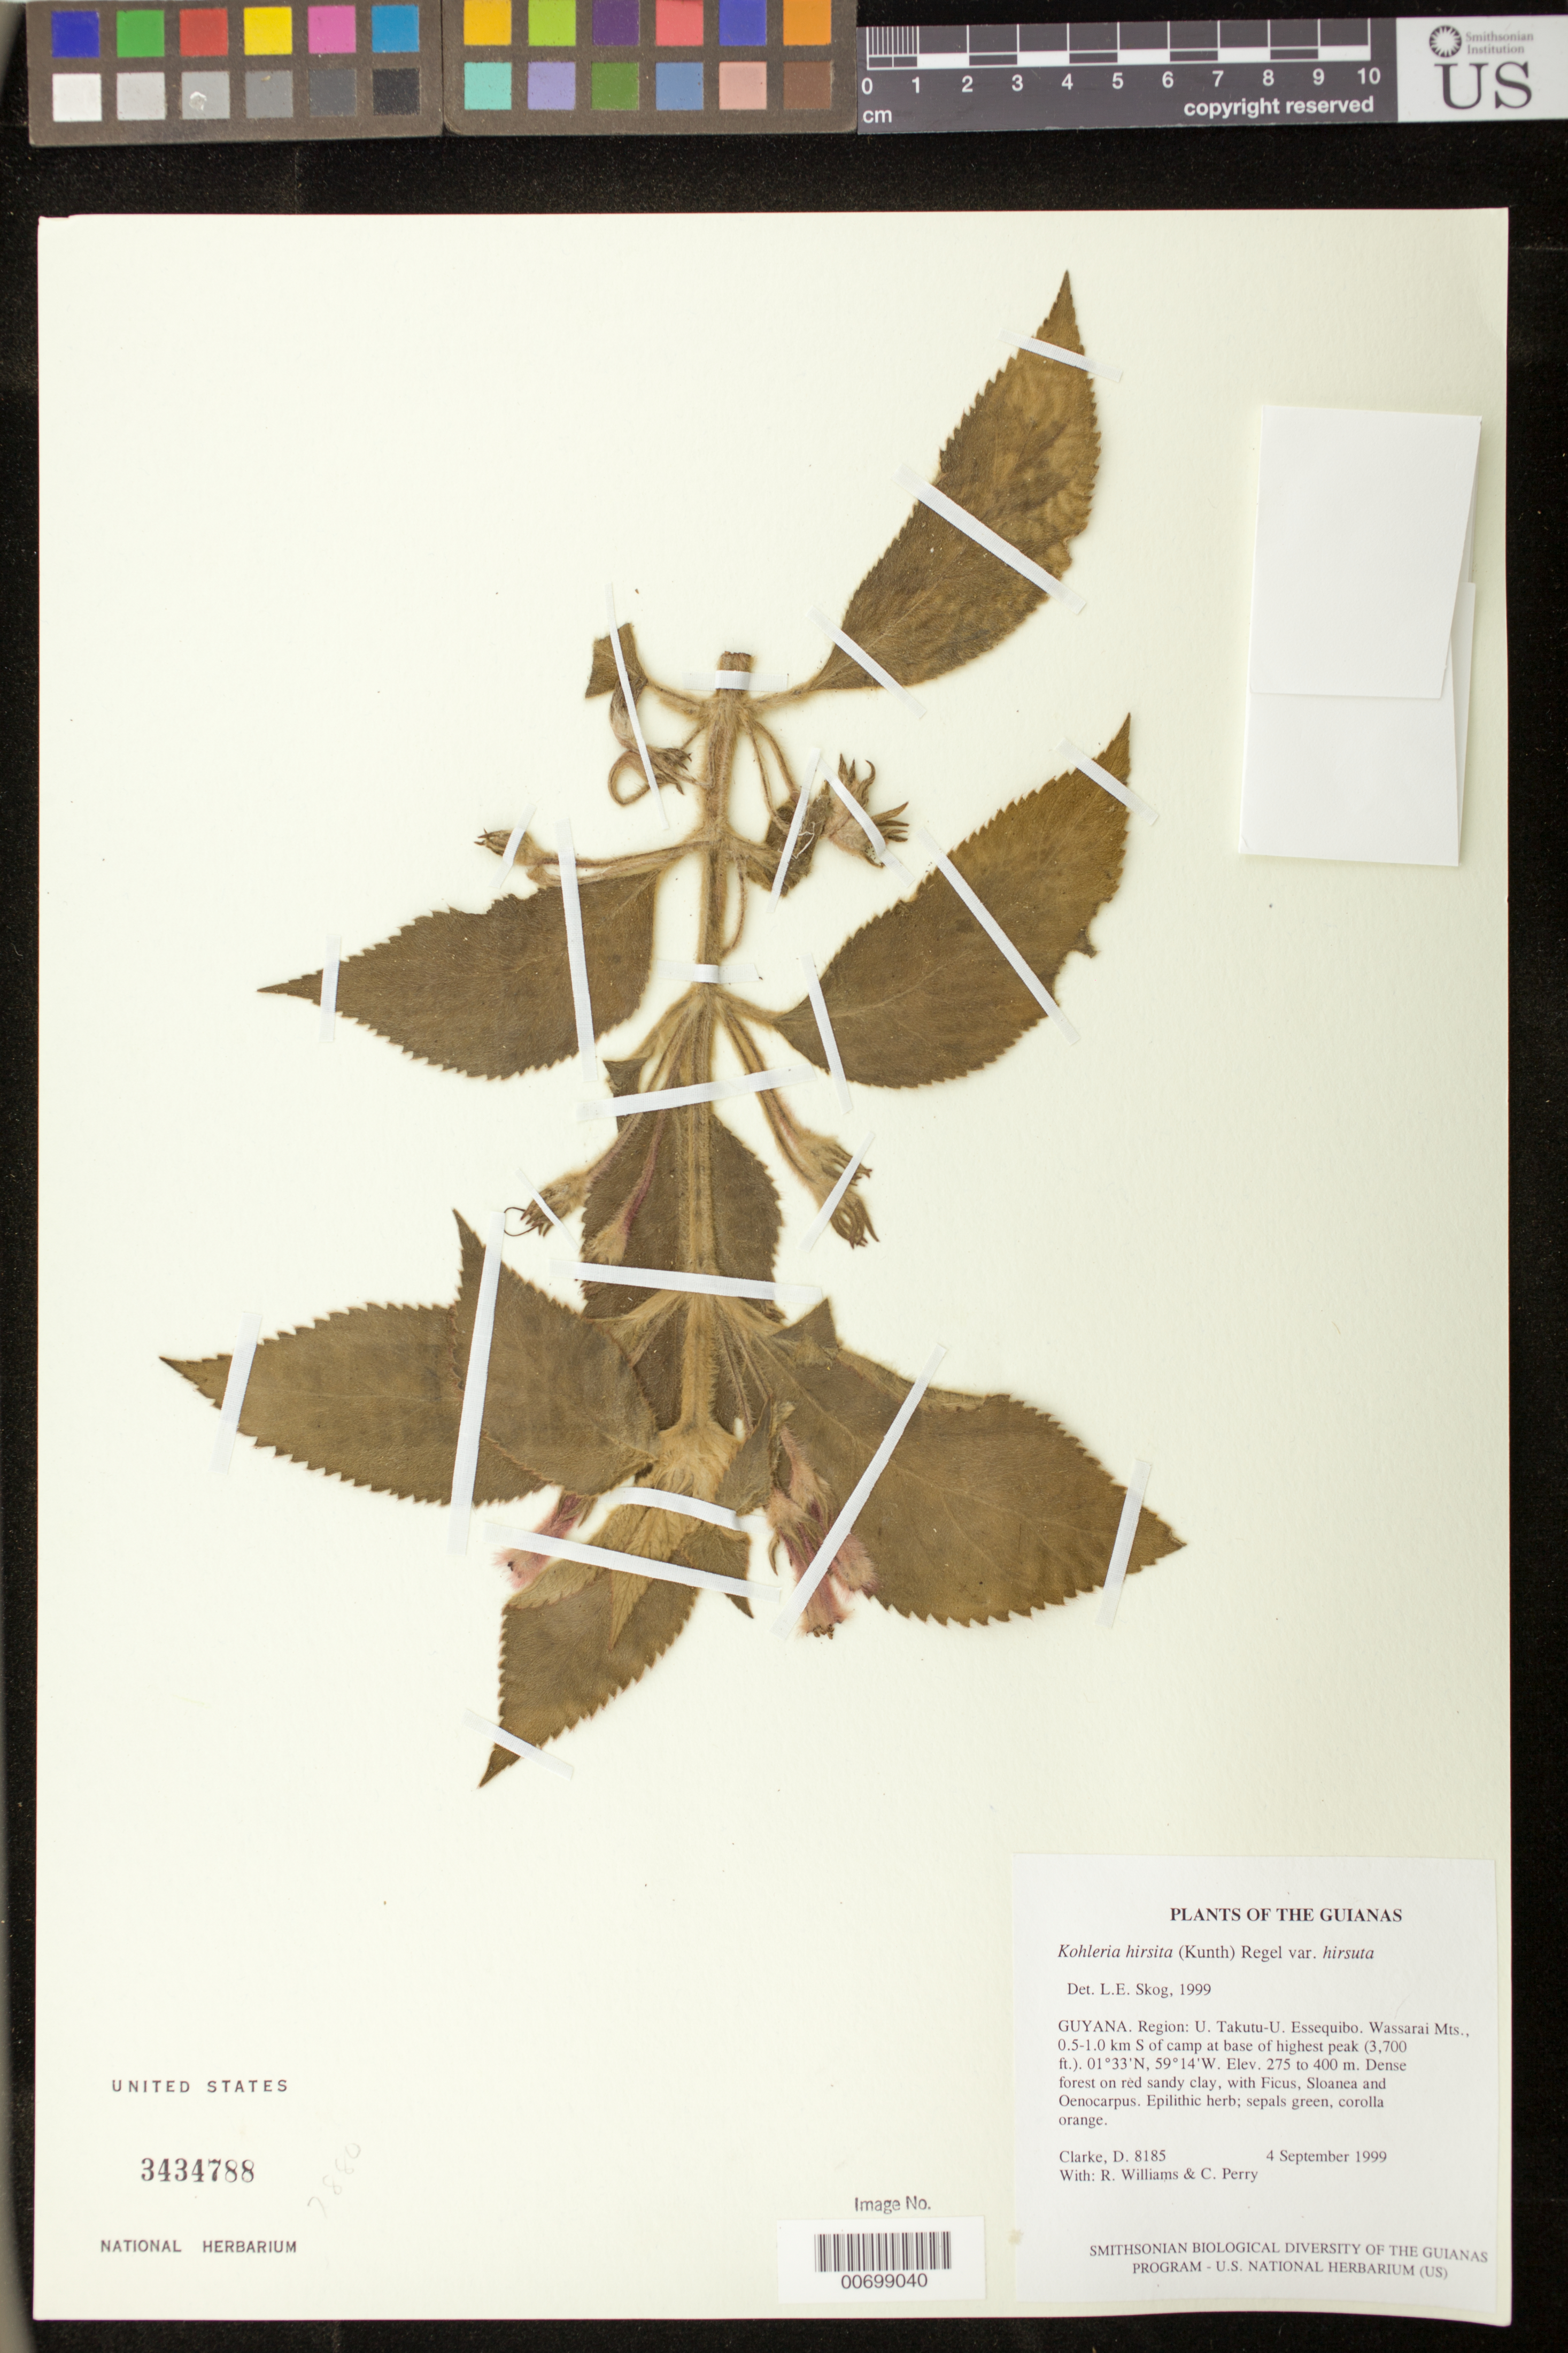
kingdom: Plantae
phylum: Tracheophyta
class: Magnoliopsida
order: Lamiales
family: Gesneriaceae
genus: Kohleria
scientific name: Kohleria hirsuta var. hirsuta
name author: (Kunth) Regel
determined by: Skog, Laurence E.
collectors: H. D. Clarke, R. Williams & C. Perry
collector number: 8185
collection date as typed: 04 Sep 1999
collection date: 1999-09-04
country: Guyana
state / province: U. Takutu-U. Essequibo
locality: Wassarai Mts., 0.5-1.0 km S of camp at base of highest peak (3,700 ft.)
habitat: Dense forest on red sandy clay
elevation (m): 275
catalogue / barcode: US 3434788